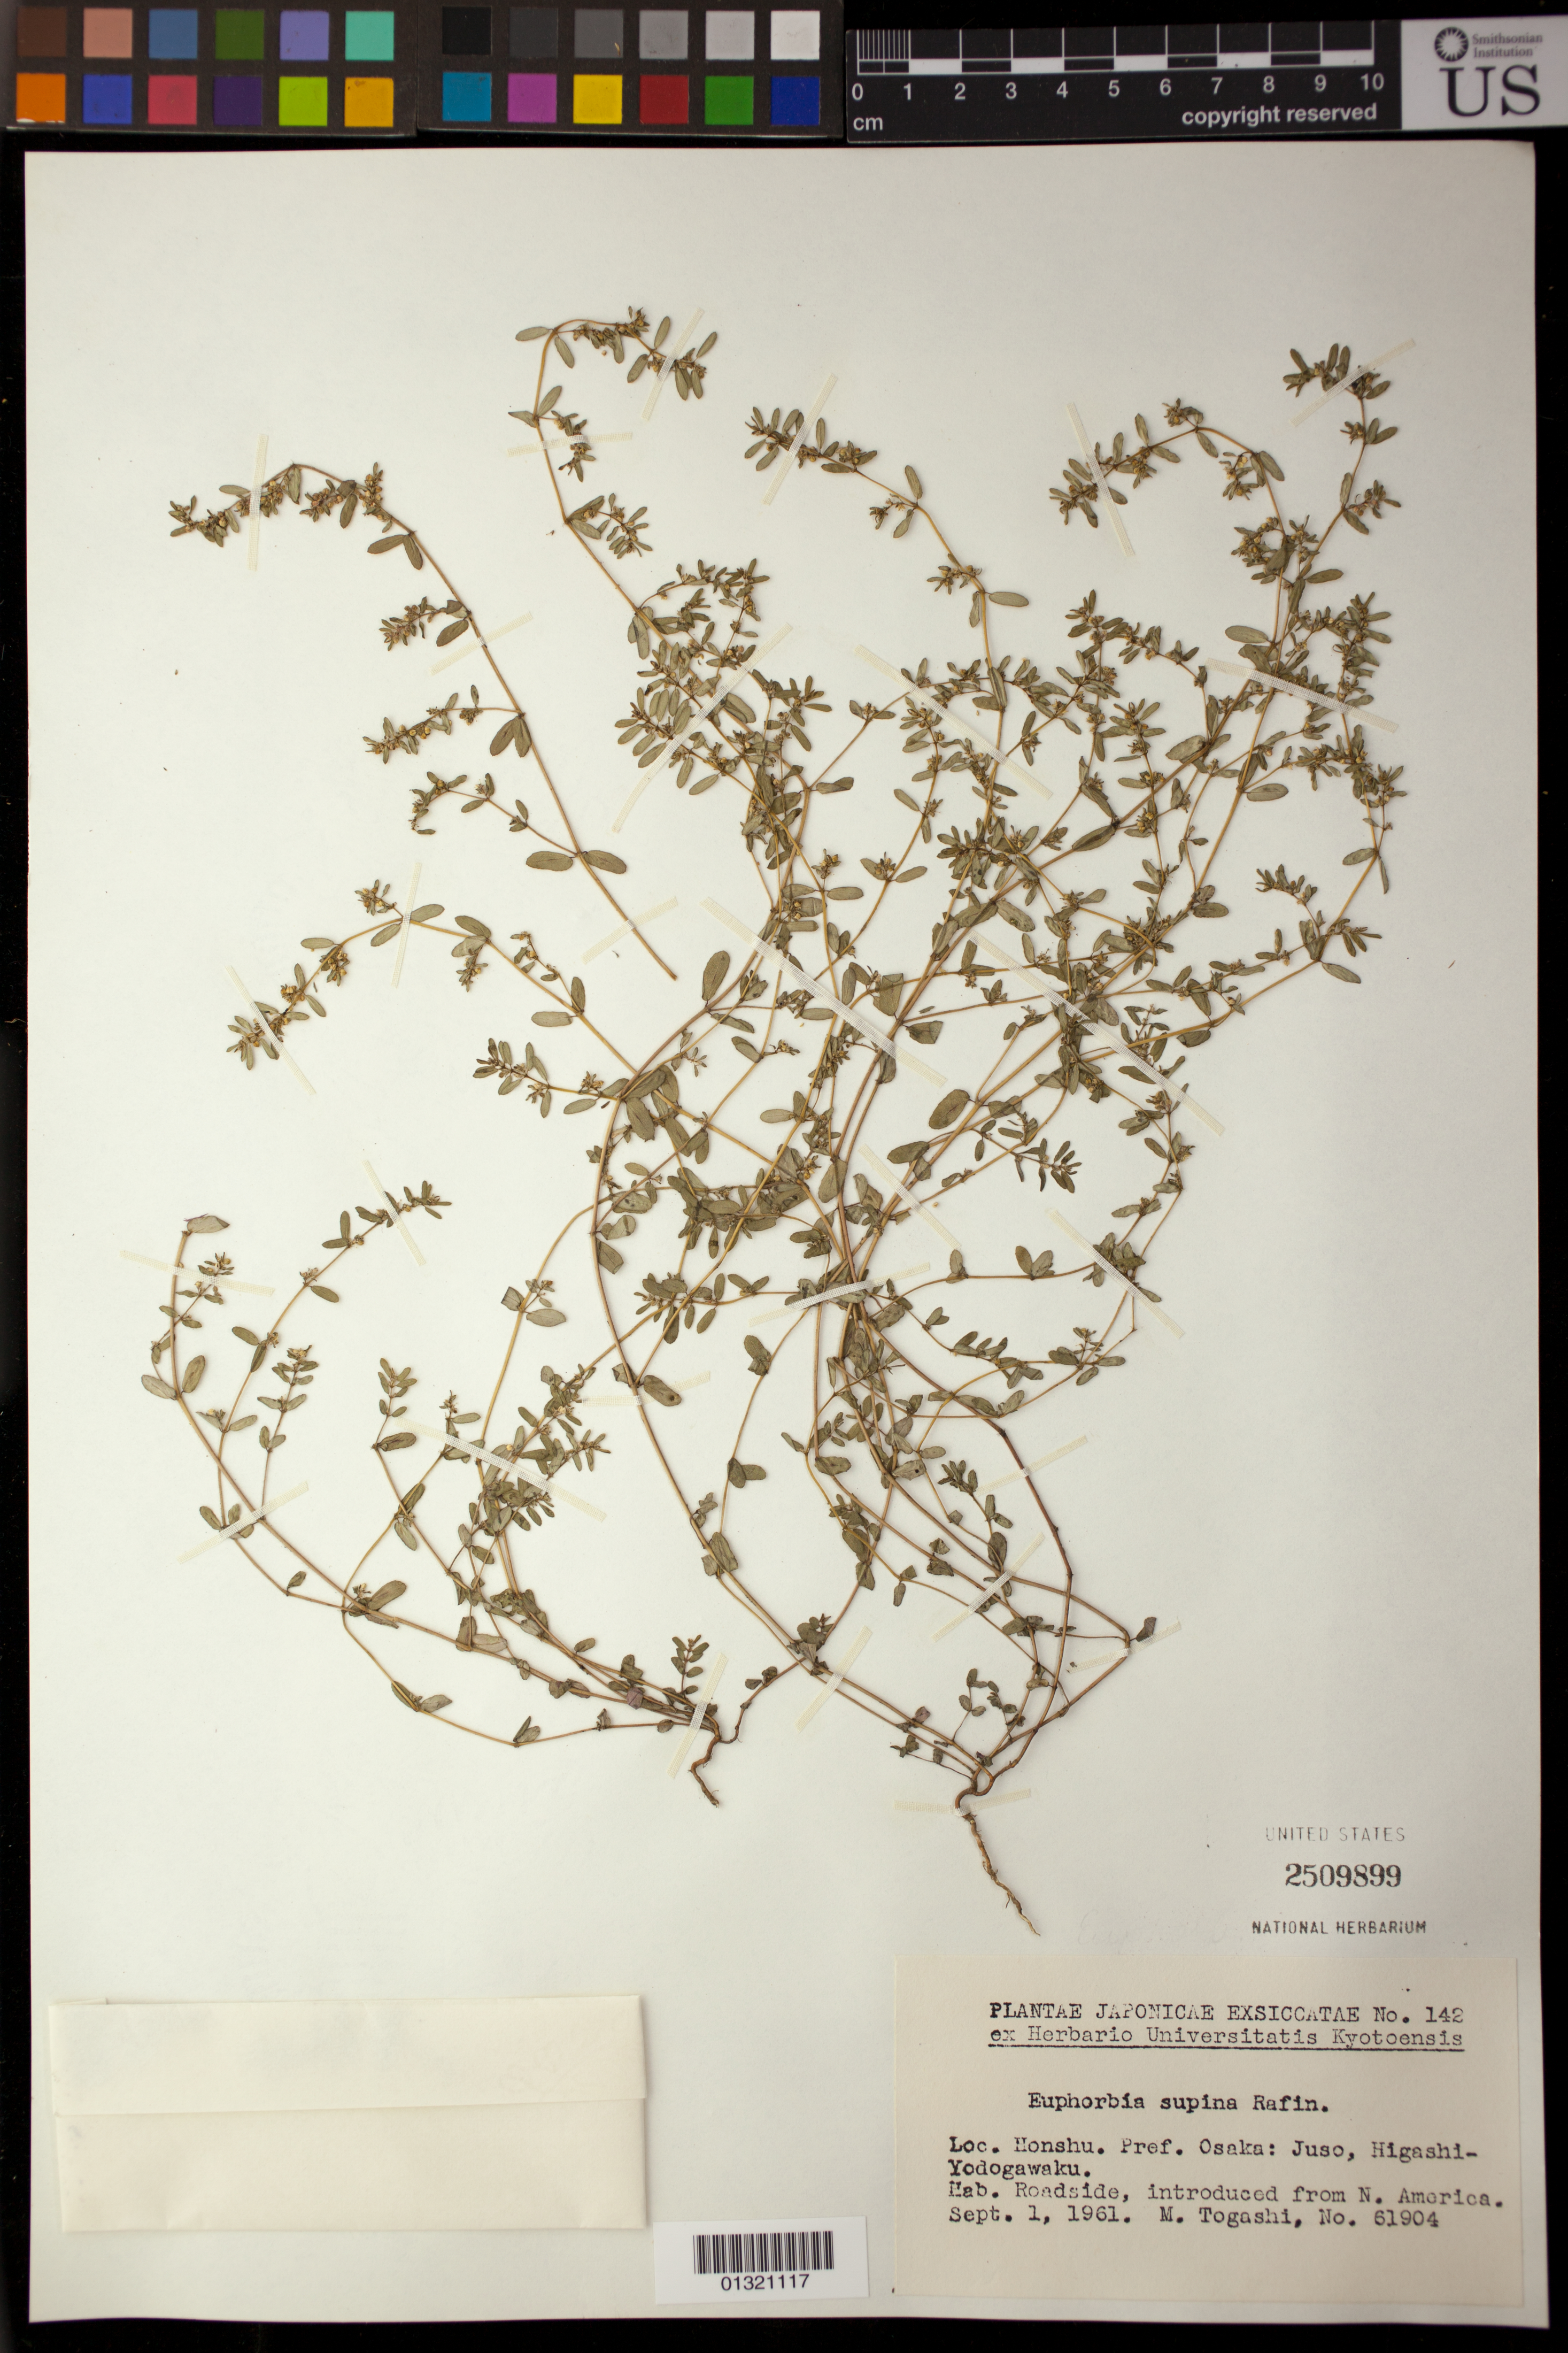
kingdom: Plantae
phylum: Tracheophyta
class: Magnoliopsida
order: Malpighiales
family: Euphorbiaceae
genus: Euphorbia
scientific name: Euphorbia maculata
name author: L.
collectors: M. Togashi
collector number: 61904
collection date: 1961-09-01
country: Japan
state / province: Osaka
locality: Juso, Higashi-Yodogawaku [Higashi-yodagawa-ku]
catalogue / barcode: US 2509899